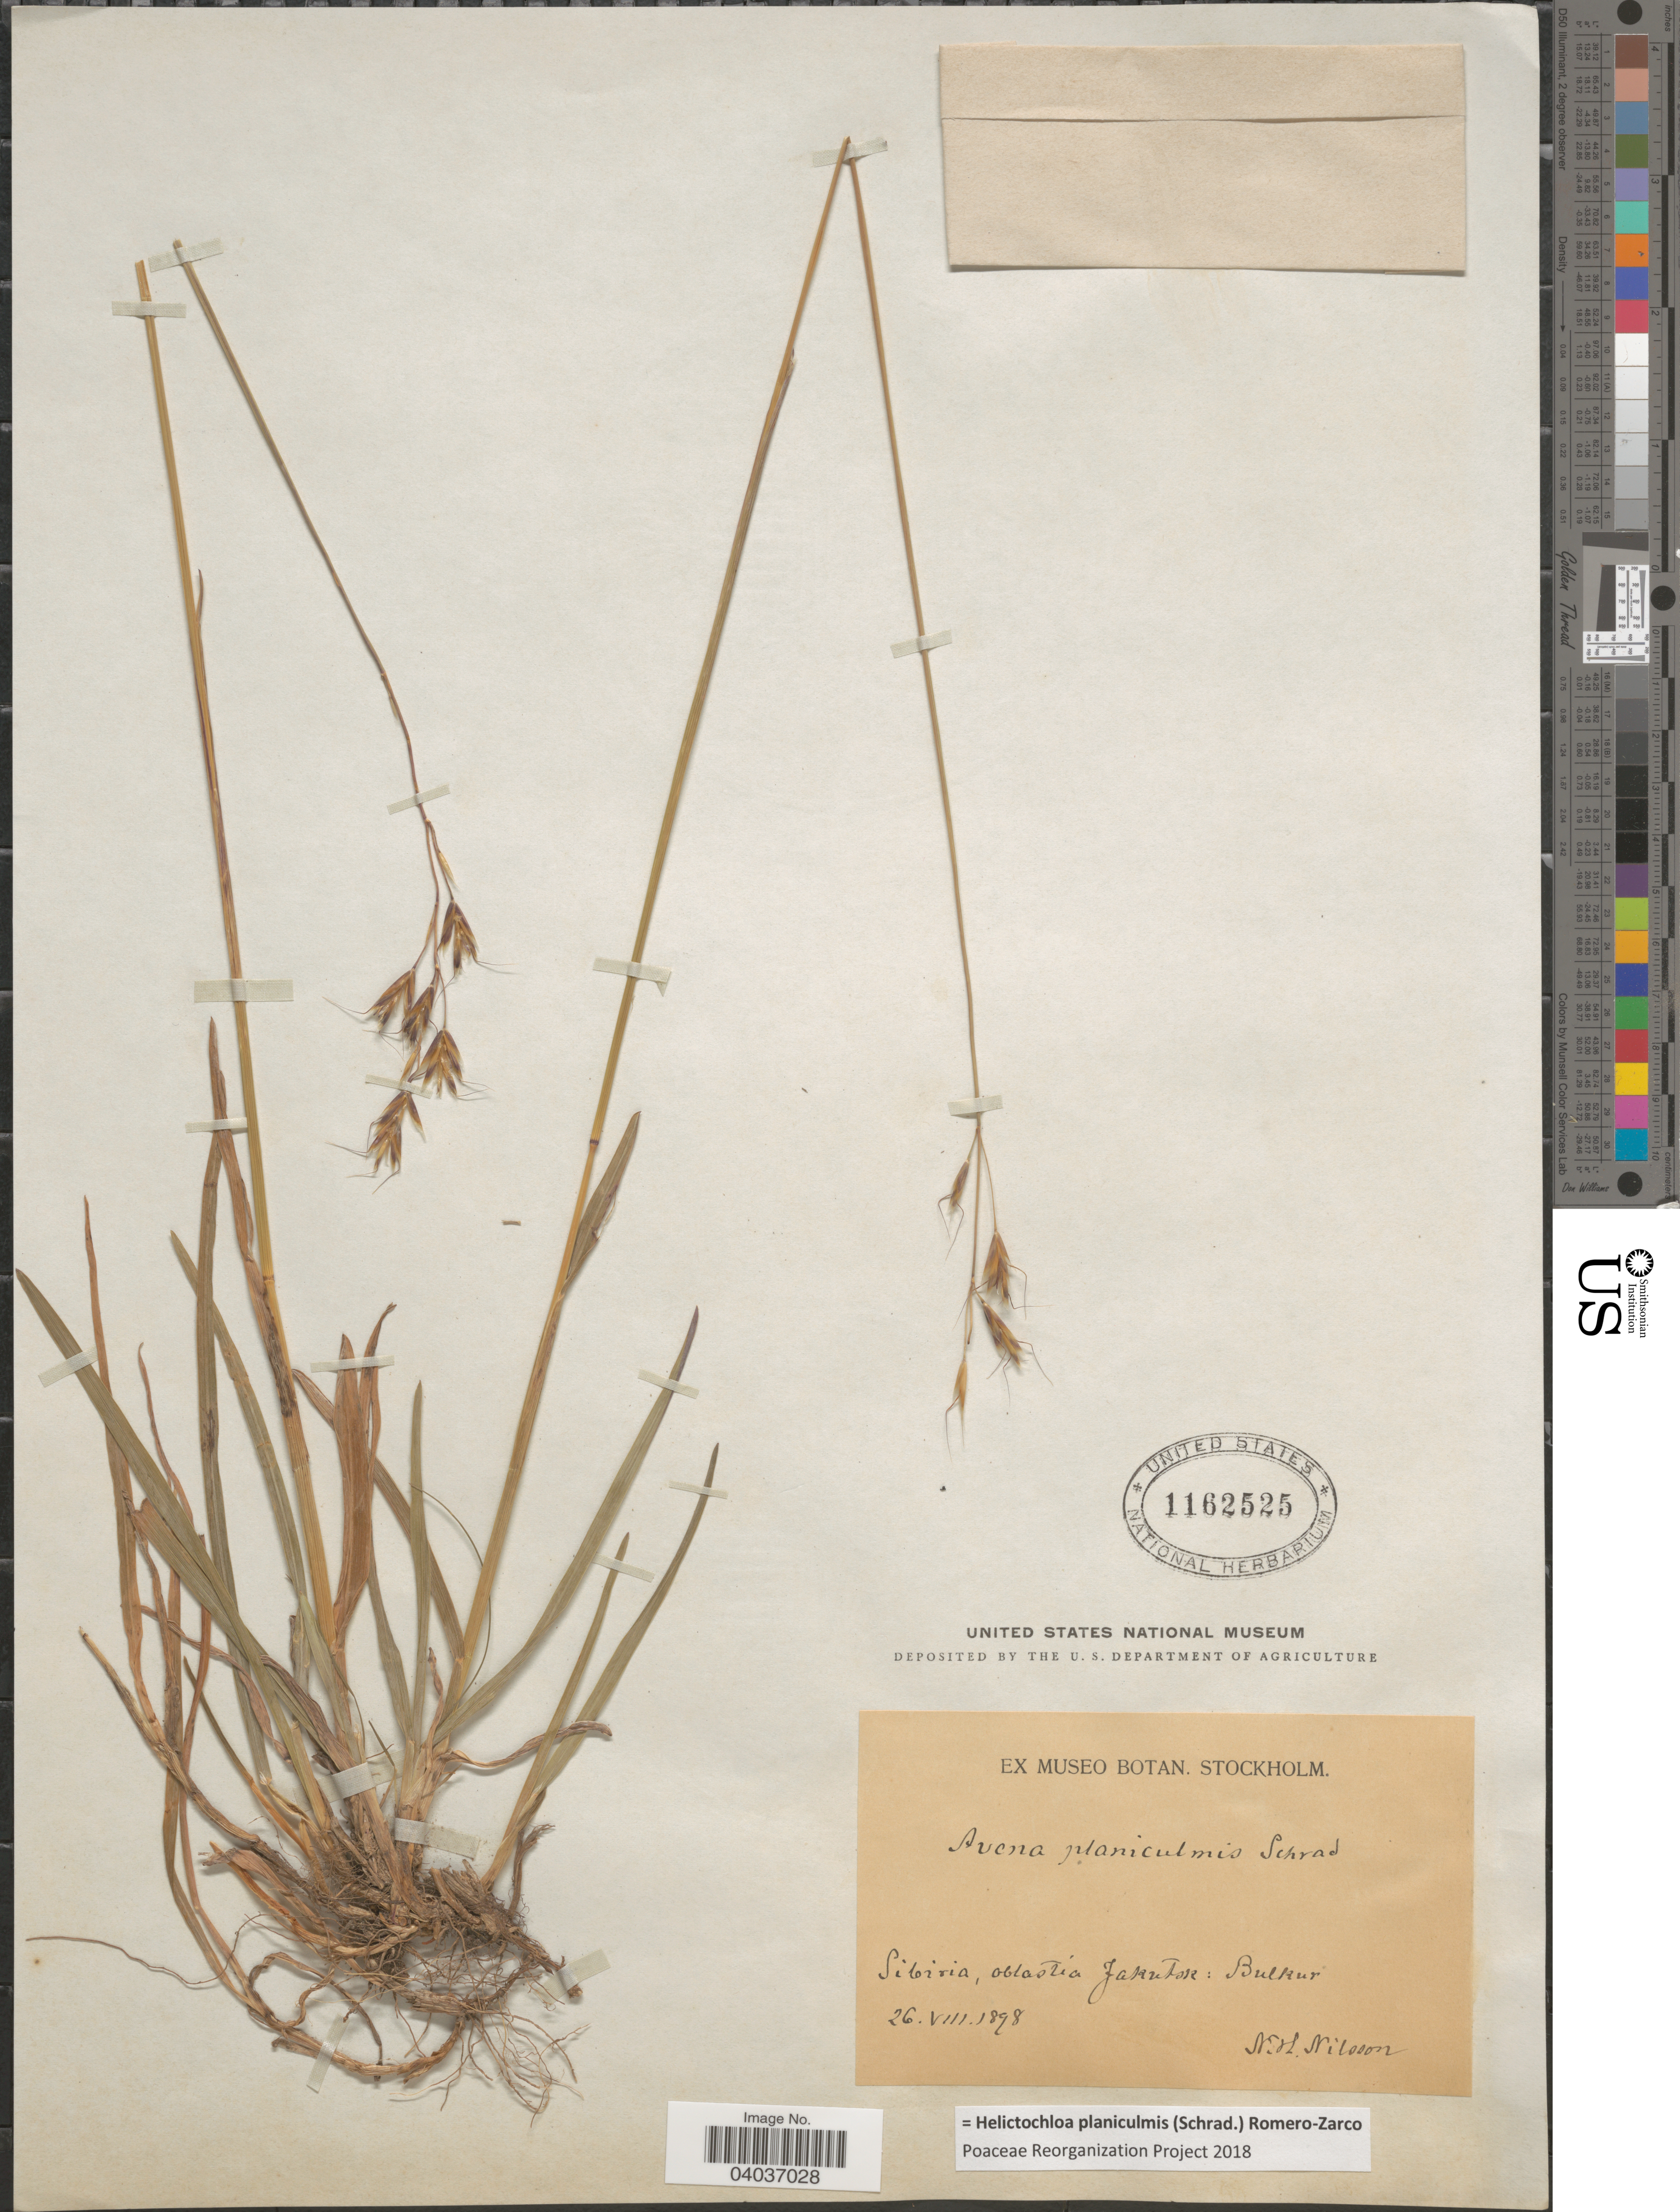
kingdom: Plantae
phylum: Tracheophyta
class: Liliopsida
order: Poales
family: Poaceae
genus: Helictochloa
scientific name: Helictochloa planiculmis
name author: (Schrad.) Romero Zarco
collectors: N. H. Nilsson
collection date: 1898-08-26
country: Russian Federation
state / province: Sakha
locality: Sibiria, oblastia Jakutsk: Bulkur.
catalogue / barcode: US 1162525